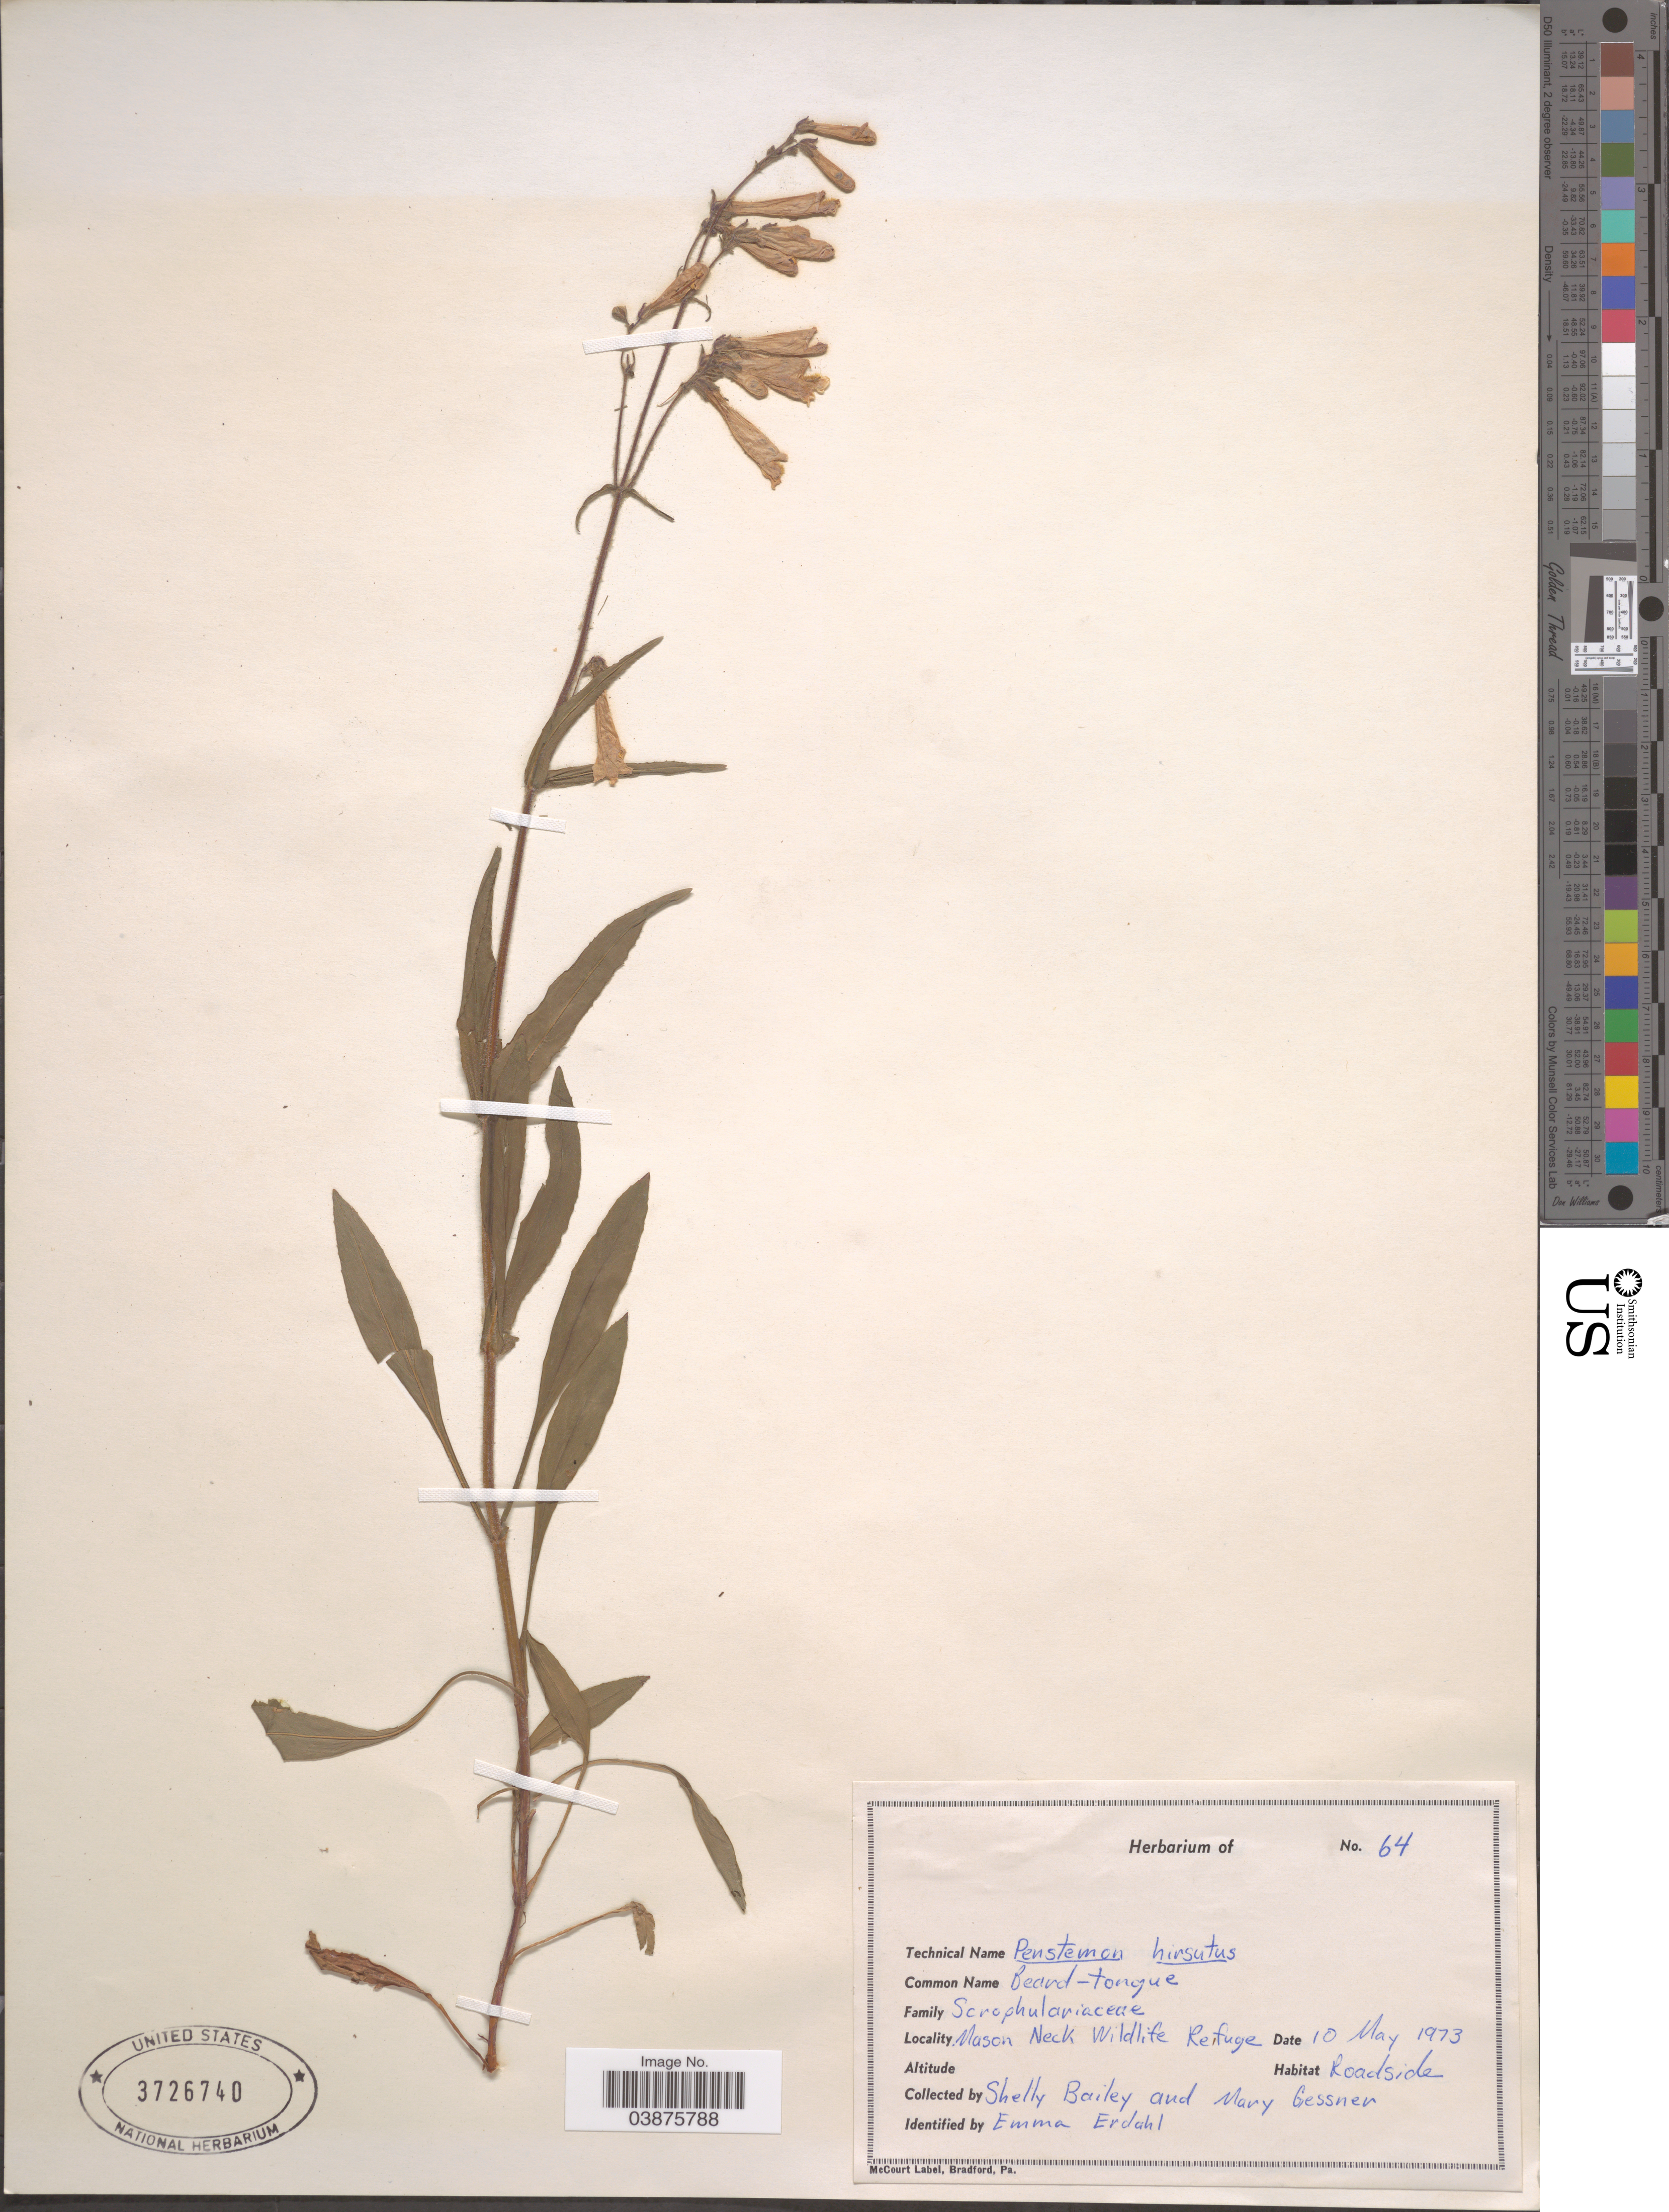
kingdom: Plantae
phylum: Tracheophyta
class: Magnoliopsida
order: Lamiales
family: Plantaginaceae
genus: Penstemon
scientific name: Penstemon hirsutus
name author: (L.) Willd.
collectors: S. Bailey & M. Gessner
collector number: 64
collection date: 1973-05-10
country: United States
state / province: Virginia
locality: Mason Neck Wildlife Refuge.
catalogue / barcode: US 3726740